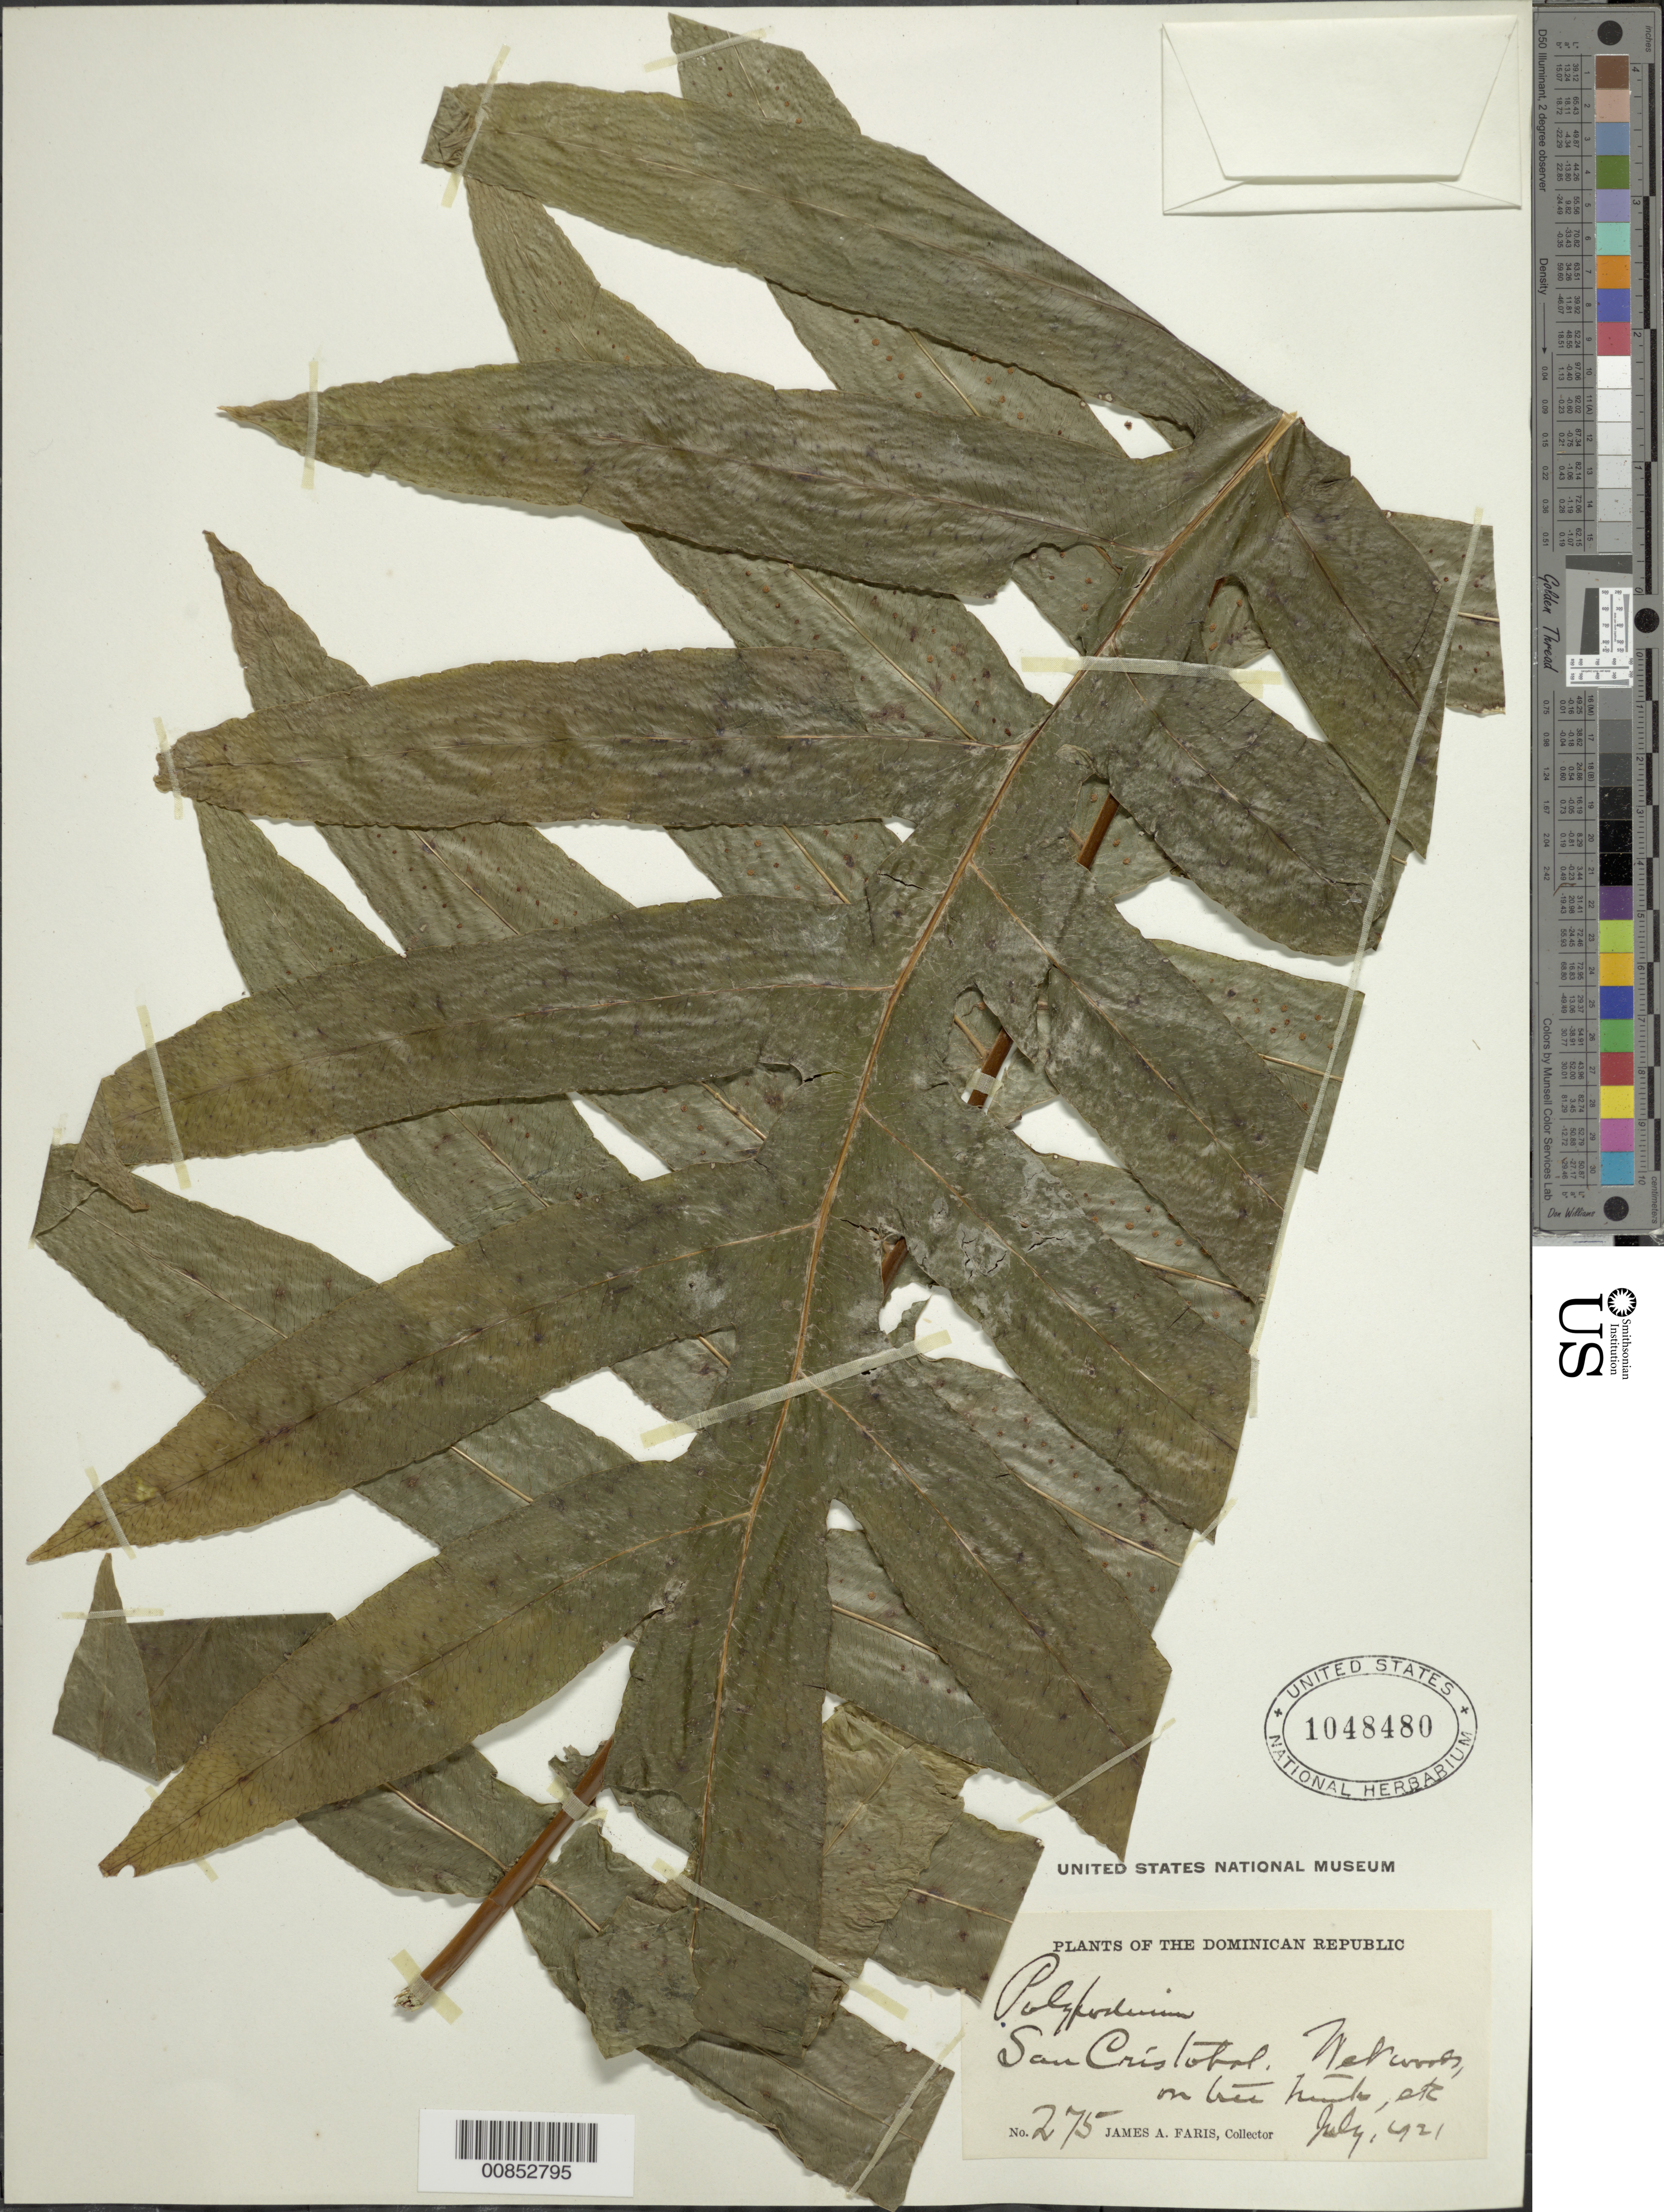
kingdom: Plantae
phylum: Tracheophyta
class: Polypodiopsida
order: Polypodiales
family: Polypodiaceae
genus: Phlebodium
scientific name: Phlebodium aureum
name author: (L.) J. Sm.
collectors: J. Faris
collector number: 275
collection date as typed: Jul 1921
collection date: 1921-07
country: Dominican Republic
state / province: San Cristóbal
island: Hispaniola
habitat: Wet woods on tree trunk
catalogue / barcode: US 1048480